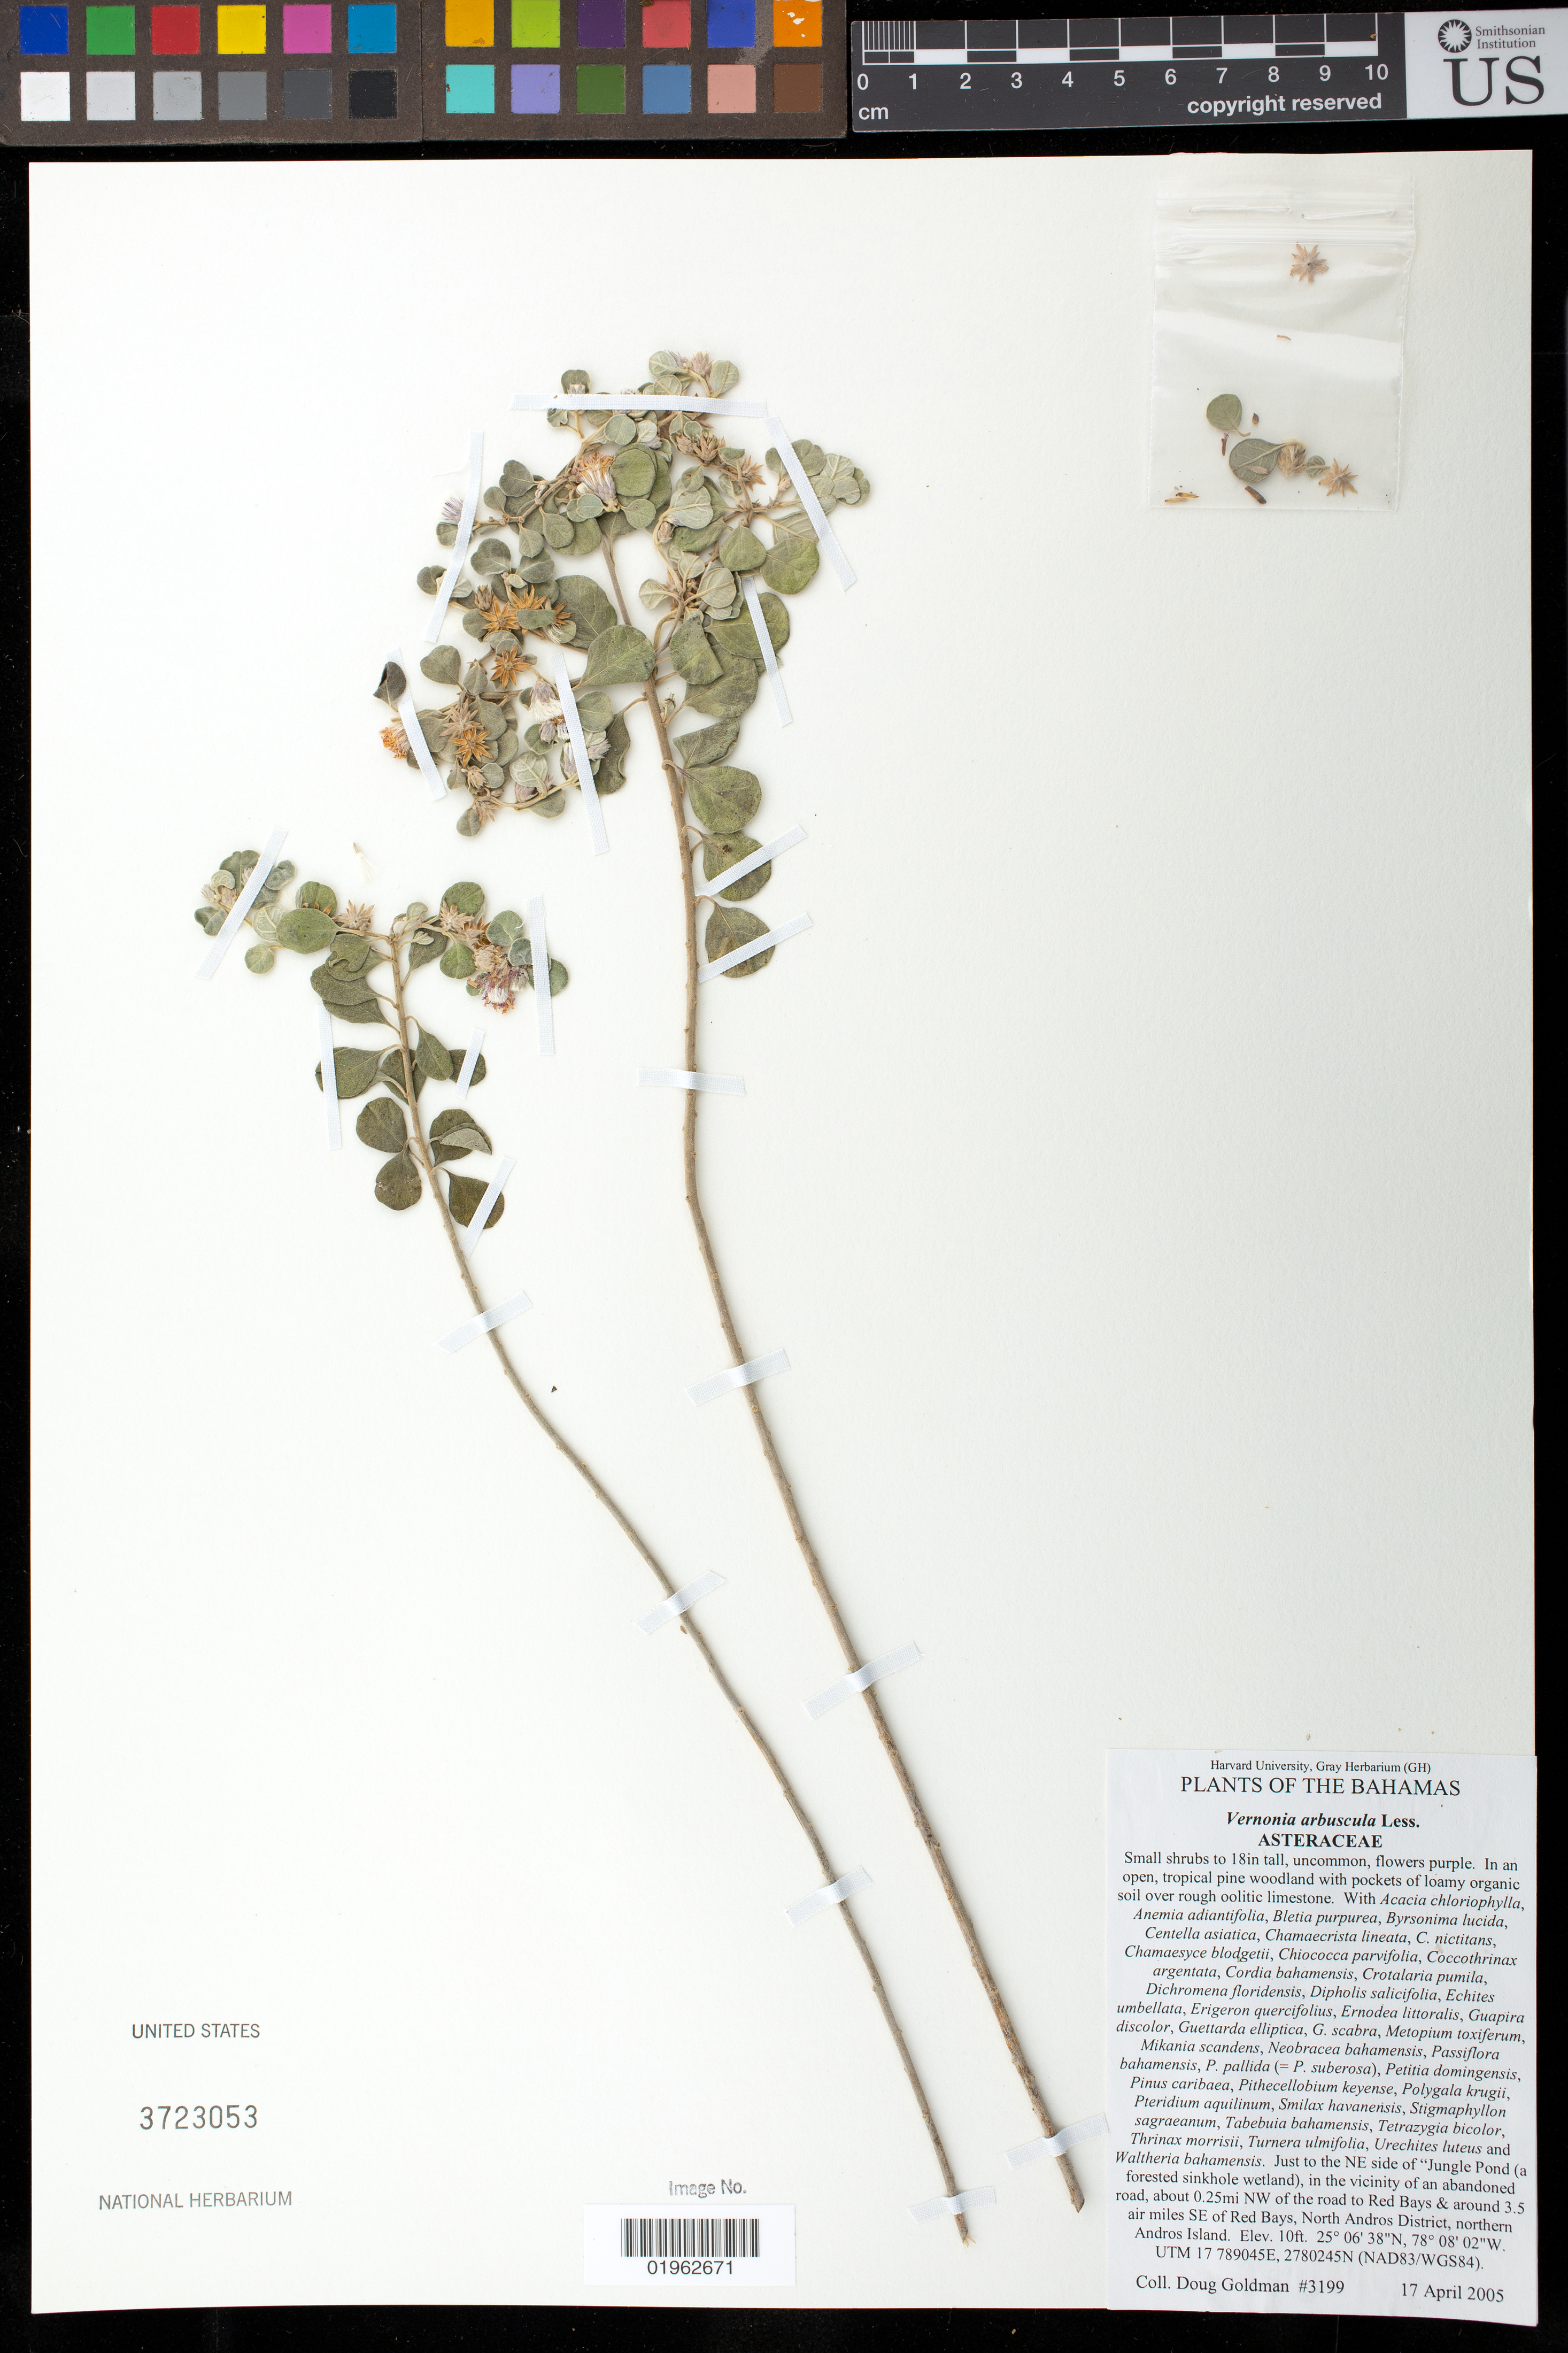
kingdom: Plantae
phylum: Tracheophyta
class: Magnoliopsida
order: Asterales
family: Asteraceae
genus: Lepidaploa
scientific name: Lepidaploa arbuscula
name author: (Less.) H. Rob.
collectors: D. H. Goldman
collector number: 3199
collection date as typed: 17 Apr 2005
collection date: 2005-04-17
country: Bahamas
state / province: North Andros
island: Andros Island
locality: Just to the NE side of "Jungle Pond" (a forested sinkhole wetland), in the vicinity of an abandoned road, about 0.25mi NW of the road to Red Bays & around 3.5 air miles SE of Red Bays, northern Andros Island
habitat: open, tropical pine woodland with pockets of loamy organic soil over rouch oolitic limestone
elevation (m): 3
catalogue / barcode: US 3723053